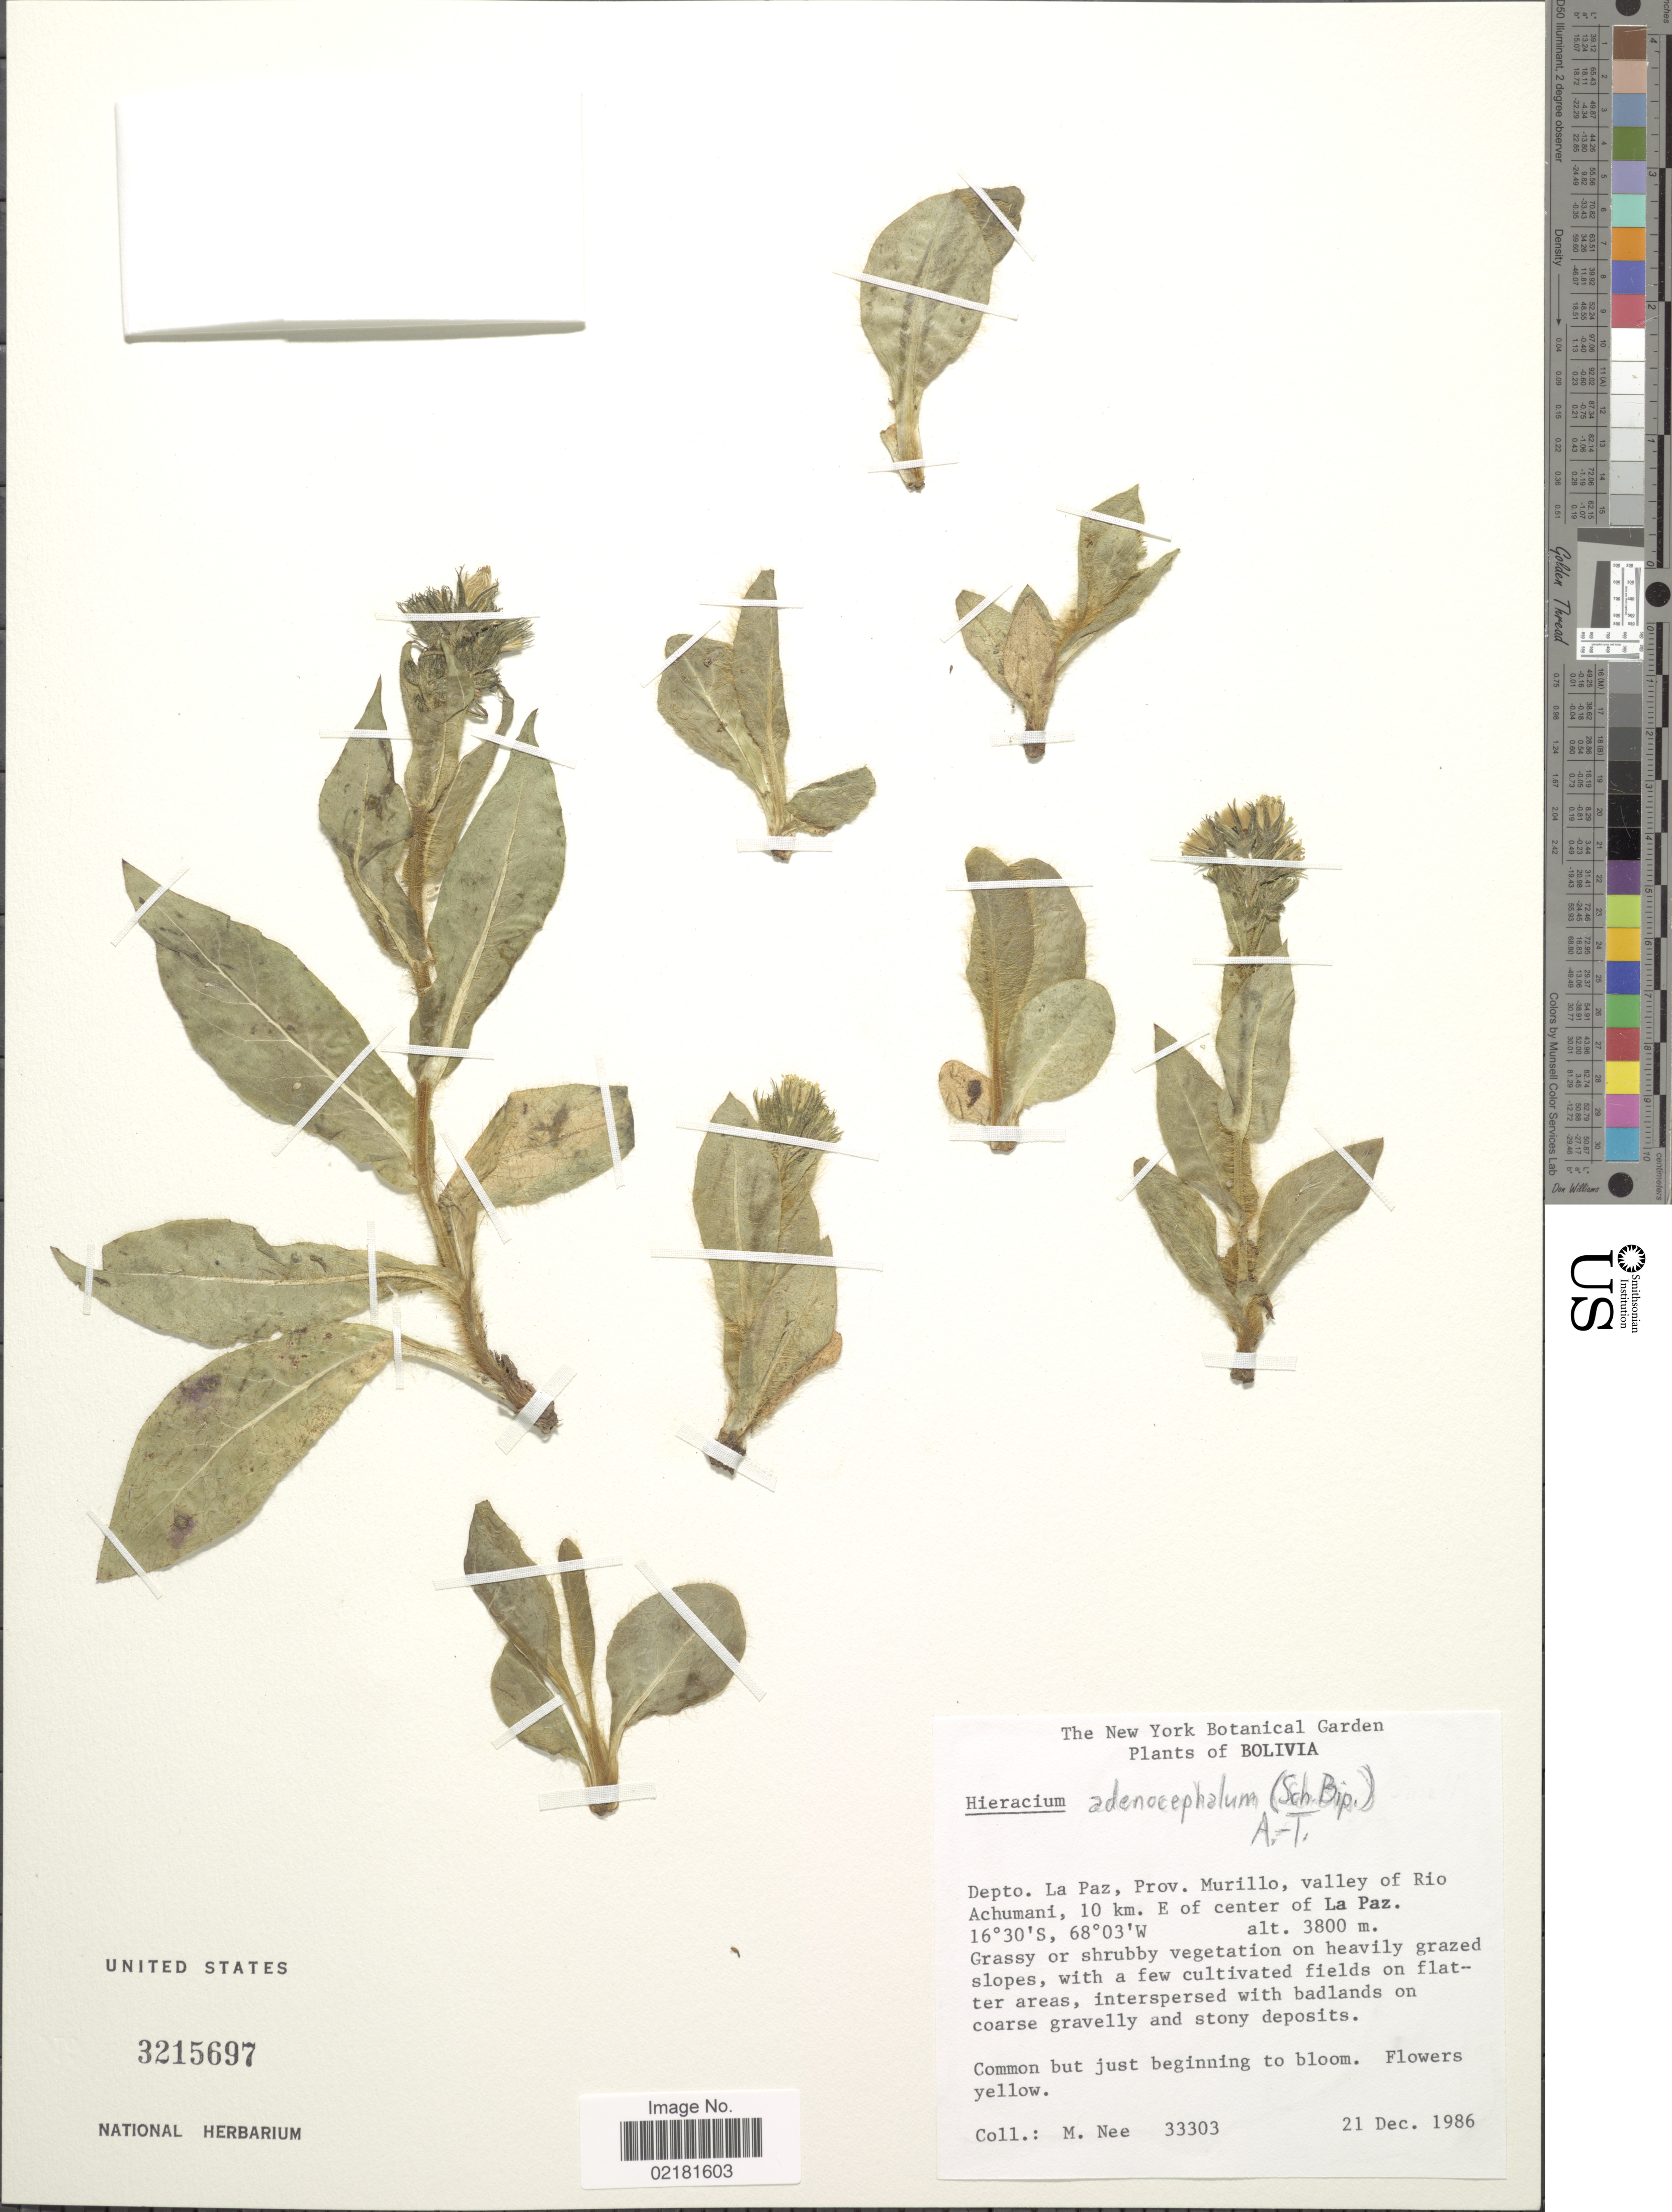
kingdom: Plantae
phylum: Tracheophyta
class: Magnoliopsida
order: Asterales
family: Asteraceae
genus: Hieracium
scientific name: Hieracium adenocephalum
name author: (Sch. Bip.) Arvet-Touvet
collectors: M. Nee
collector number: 33303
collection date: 1986-12-21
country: Bolivia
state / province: La Paz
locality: Prov. Murillo, valley of Rio Achumani, 10 km. E of center of La Paz, on heavily grazed slopes, with a few cultivated fields on flatter areas.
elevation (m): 3800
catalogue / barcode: US 3215697